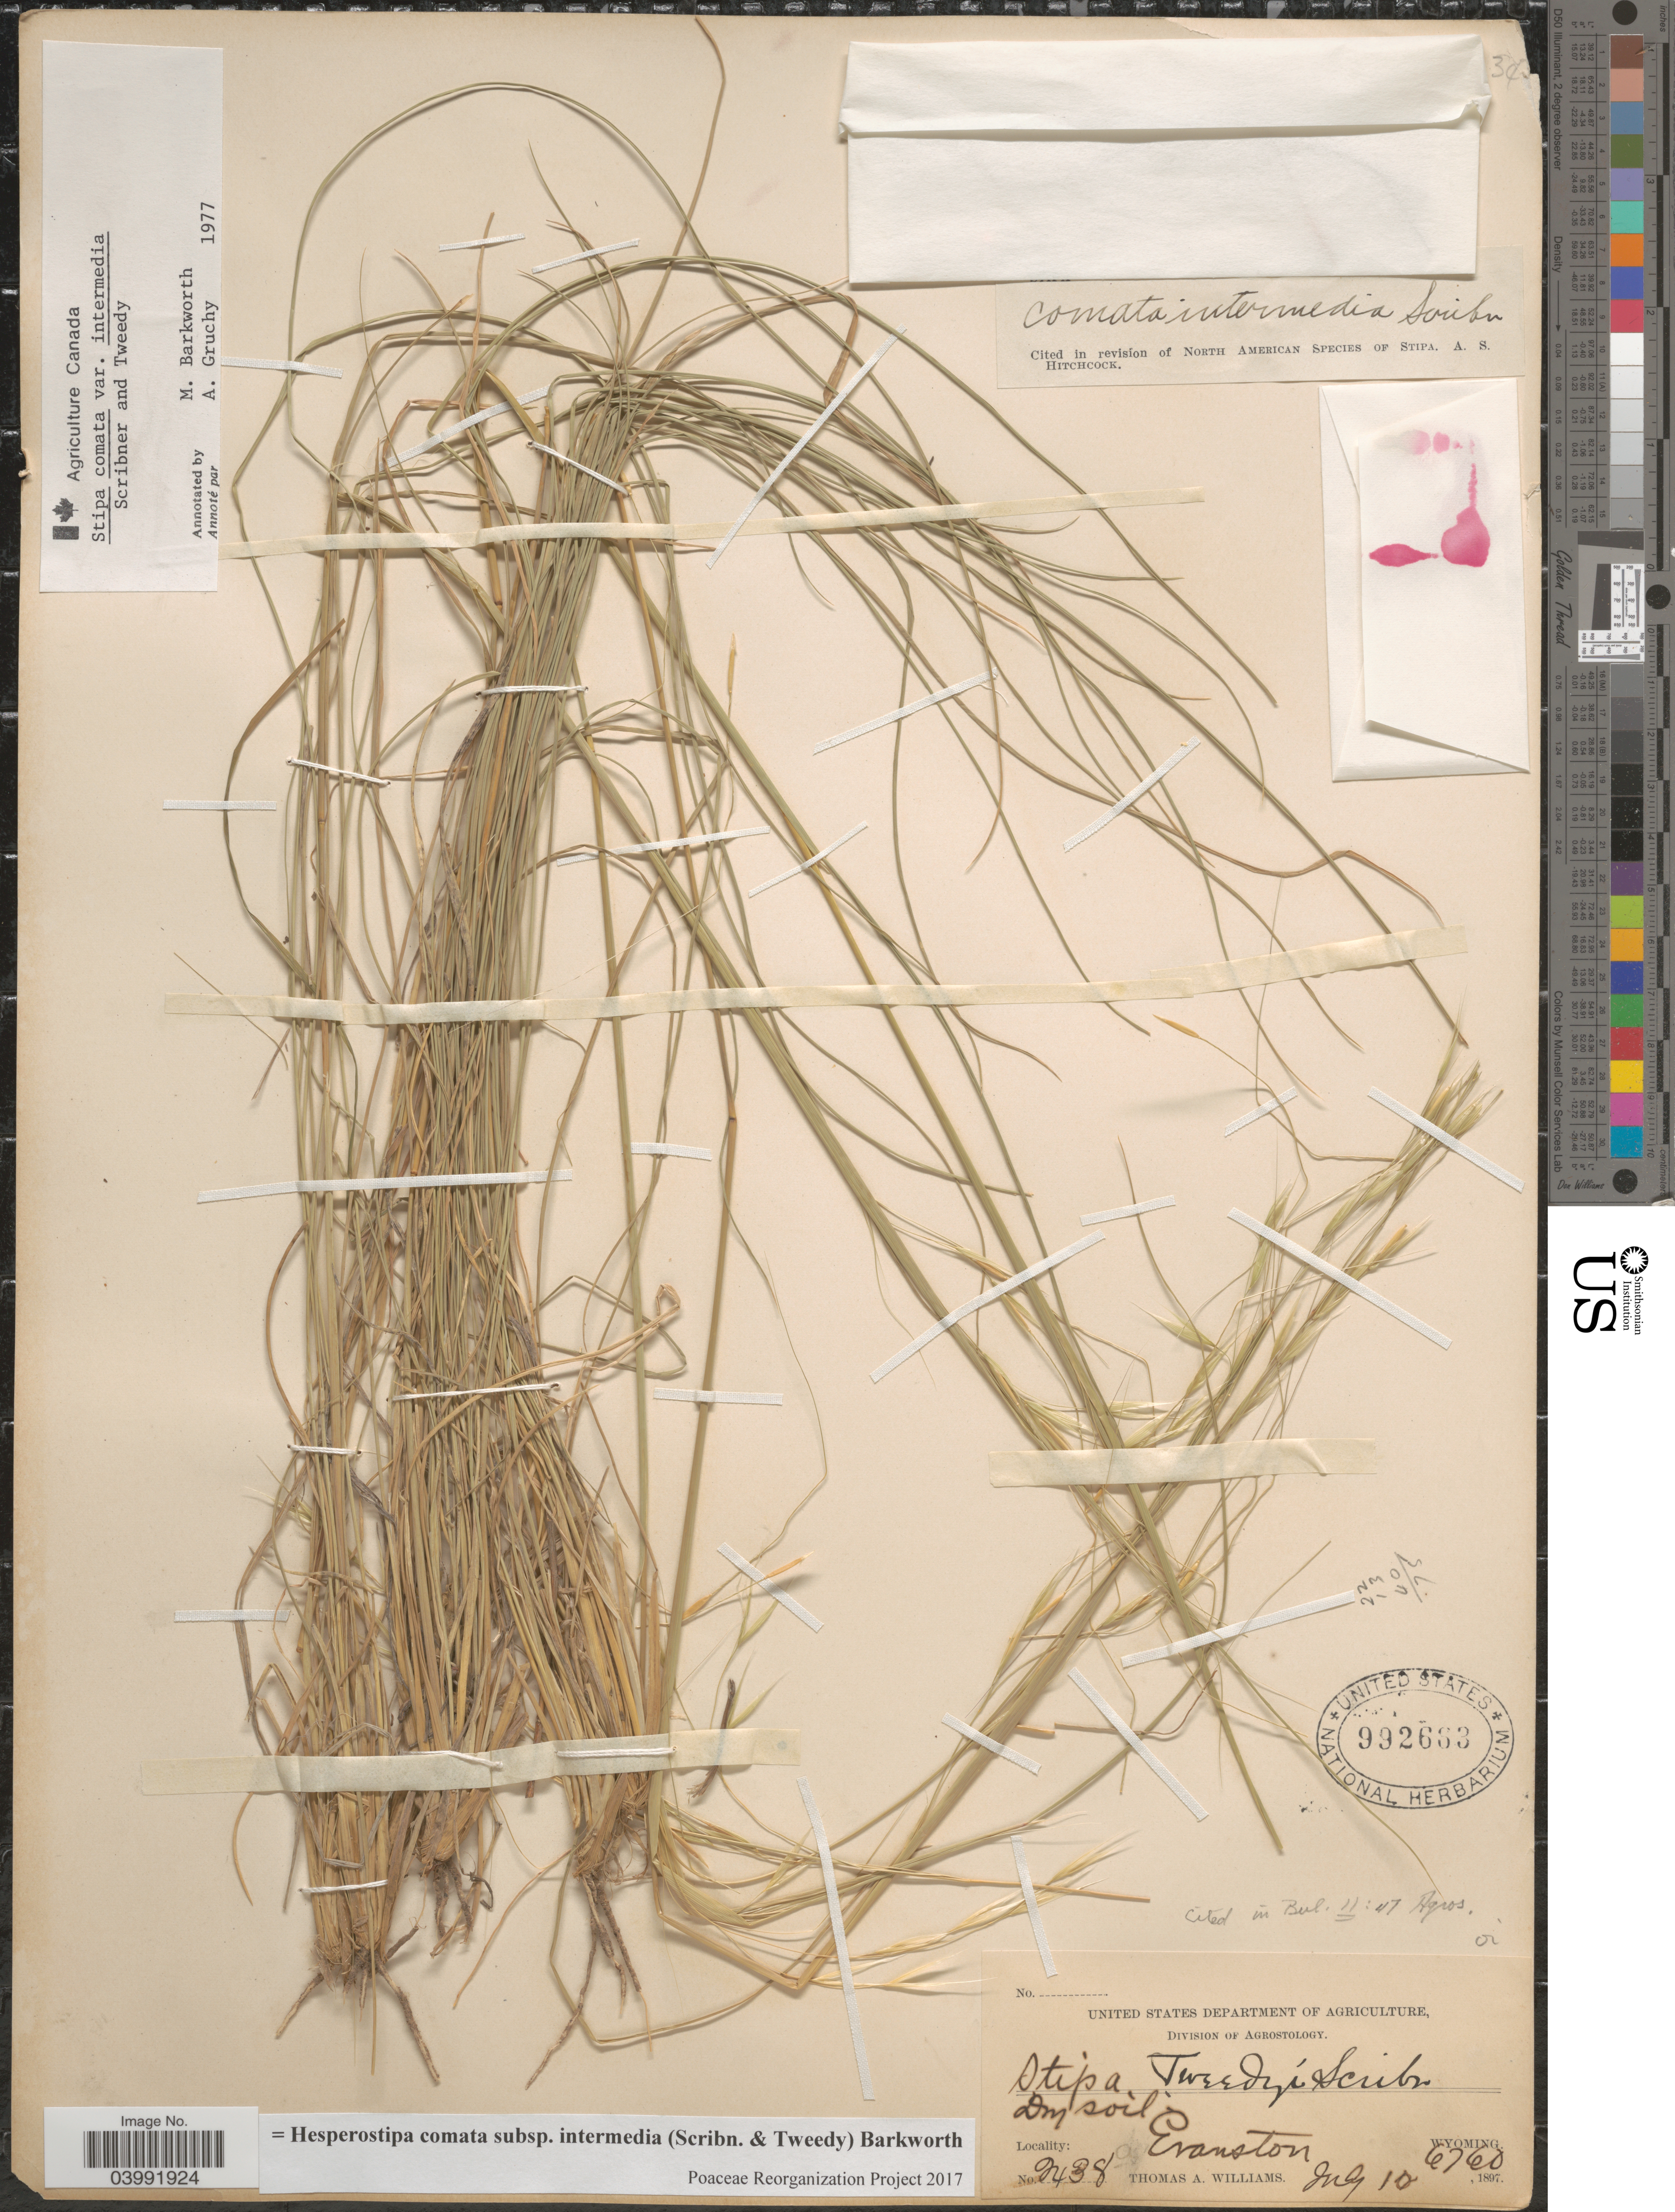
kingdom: Plantae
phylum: Tracheophyta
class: Liliopsida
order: Poales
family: Poaceae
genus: Hesperostipa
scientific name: Hesperostipa comata subsp. intermedia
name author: (Scribn. & Tweedy) Barkworth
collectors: T. A. Williams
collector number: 2438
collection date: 1897-07-10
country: United States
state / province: Wyoming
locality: Dry soil. Evanston.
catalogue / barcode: US 992663